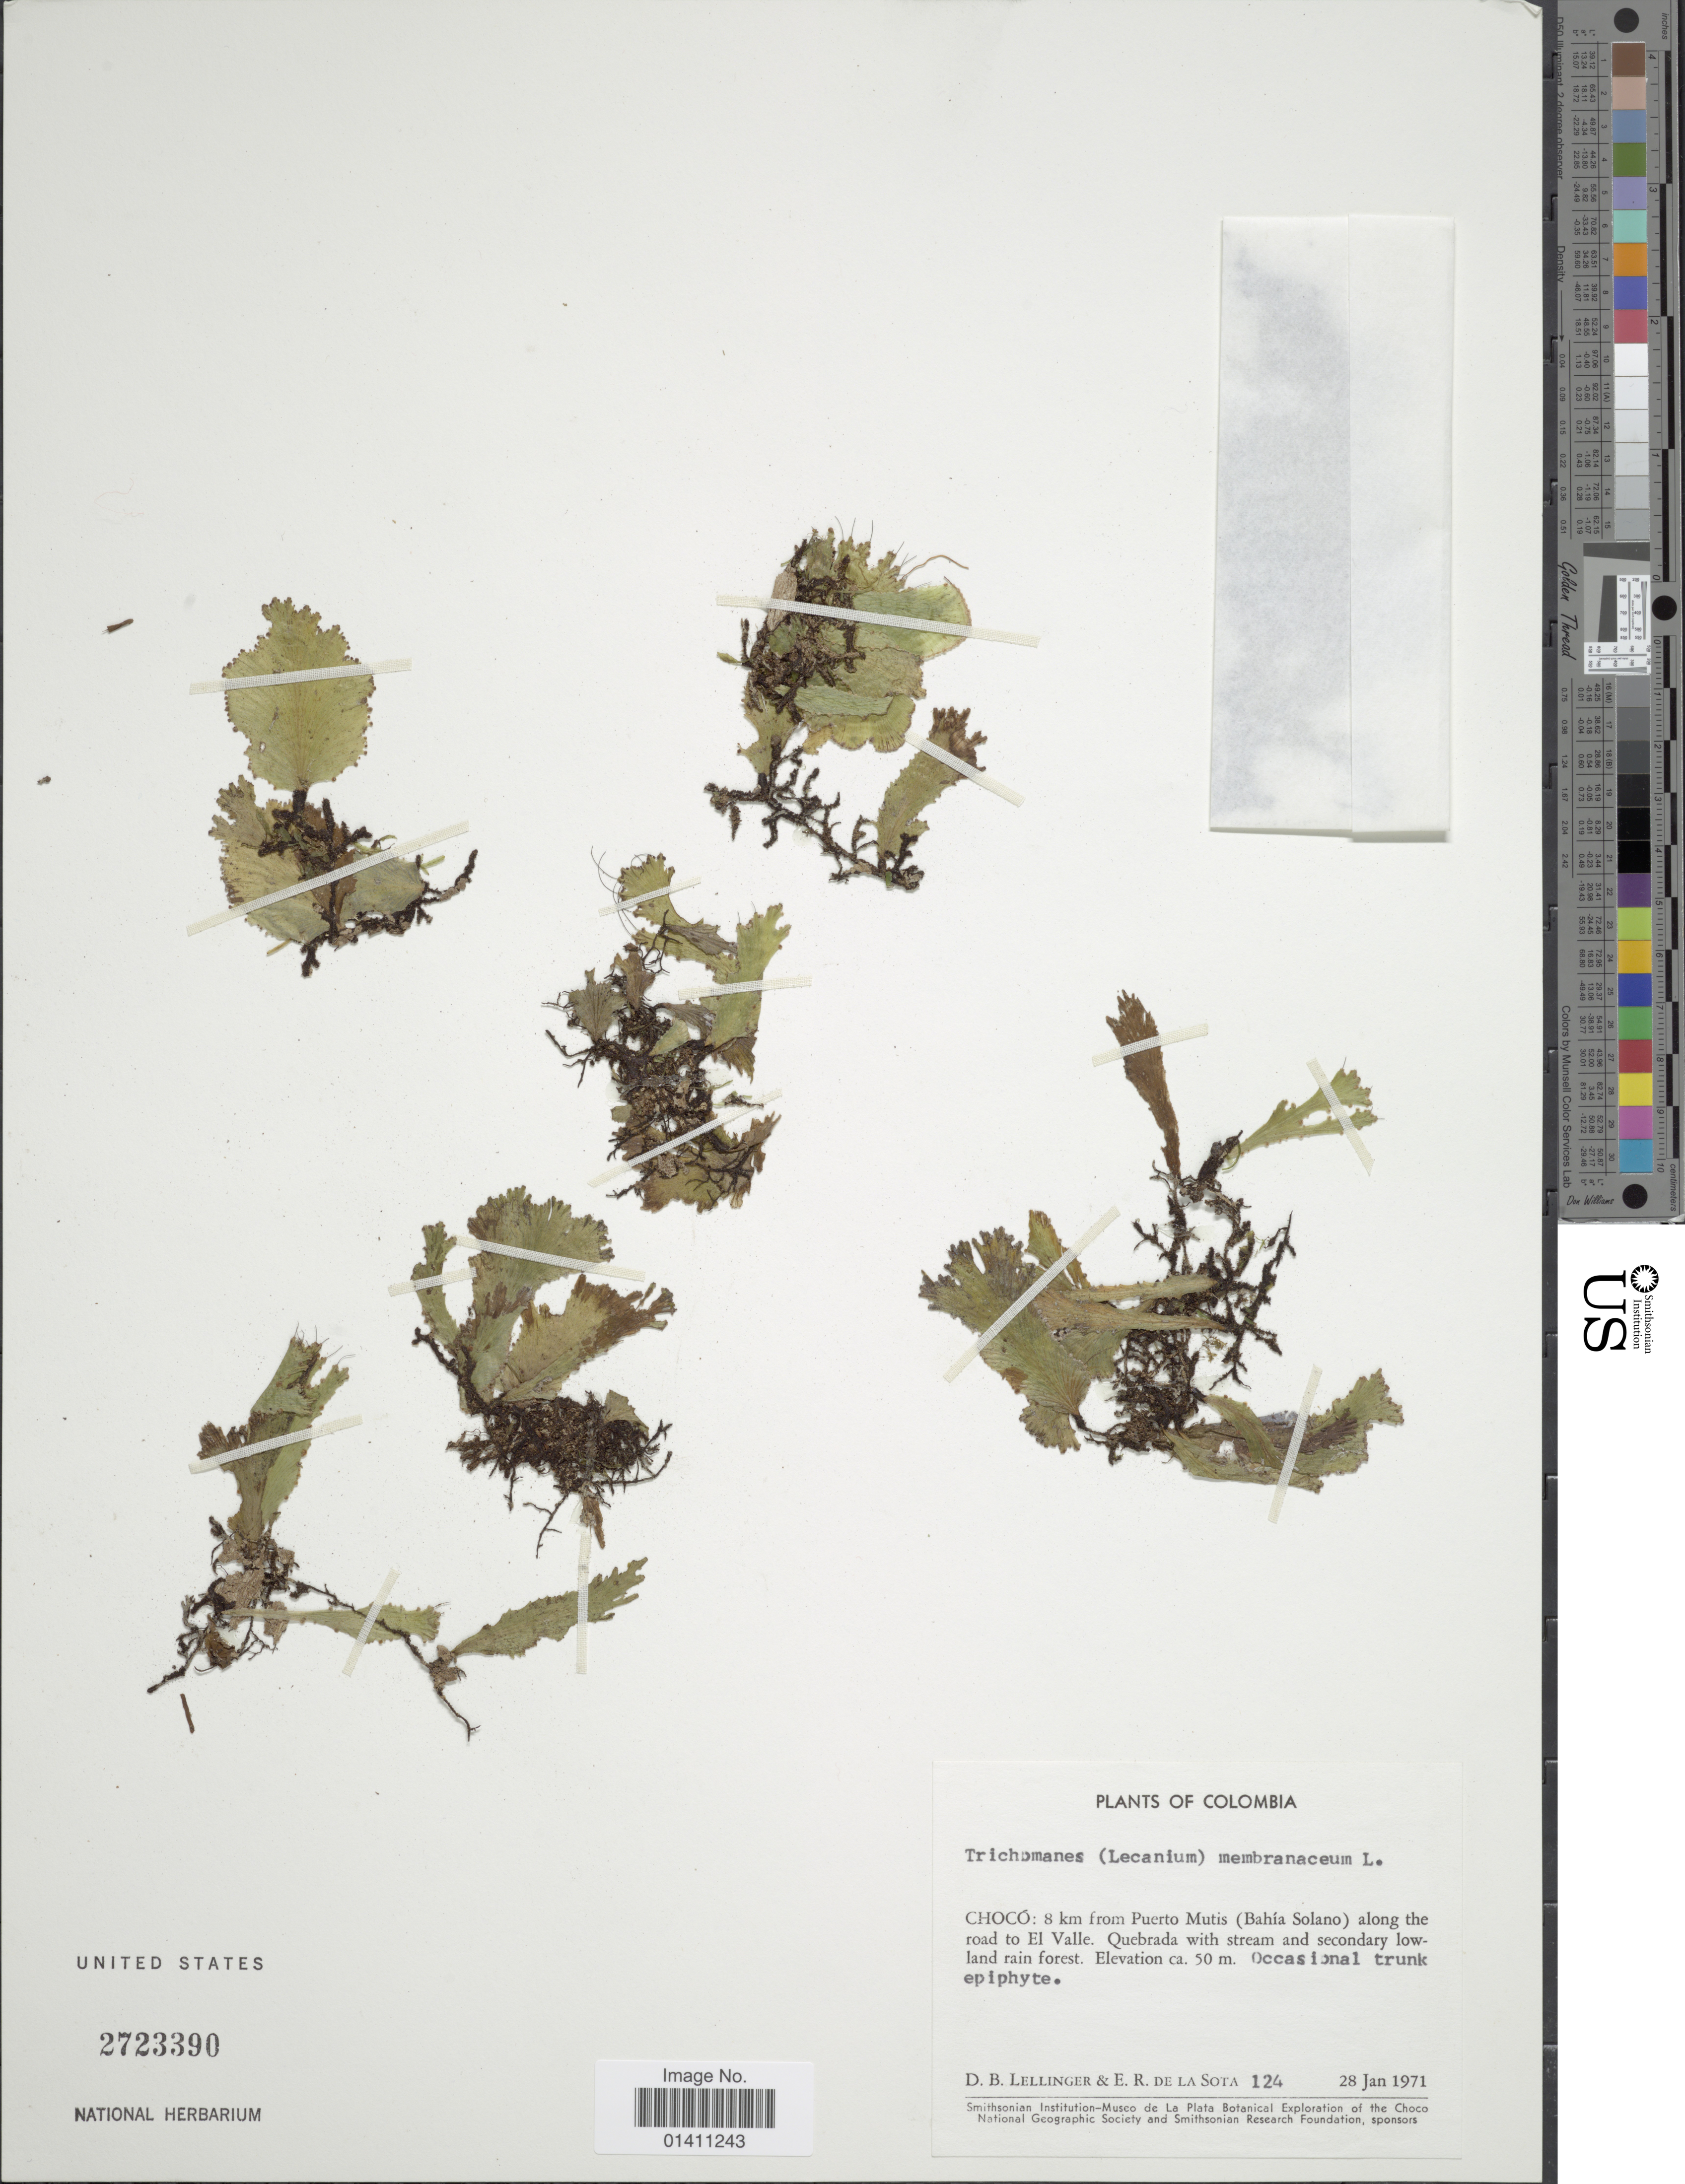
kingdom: Plantae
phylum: Tracheophyta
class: Polypodiopsida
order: Hymenophyllales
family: Hymenophyllaceae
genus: Didymoglossum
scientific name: Didymoglossum membranaceum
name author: (L.) Vareschi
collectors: D. B. Lellinger & E. R. de la Sota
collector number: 124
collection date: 1971-01-28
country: Colombia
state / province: Chocó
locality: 8 km from Puerto Mutis (Bahia Solano) along the road to El Valle.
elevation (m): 50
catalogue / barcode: US 2723390